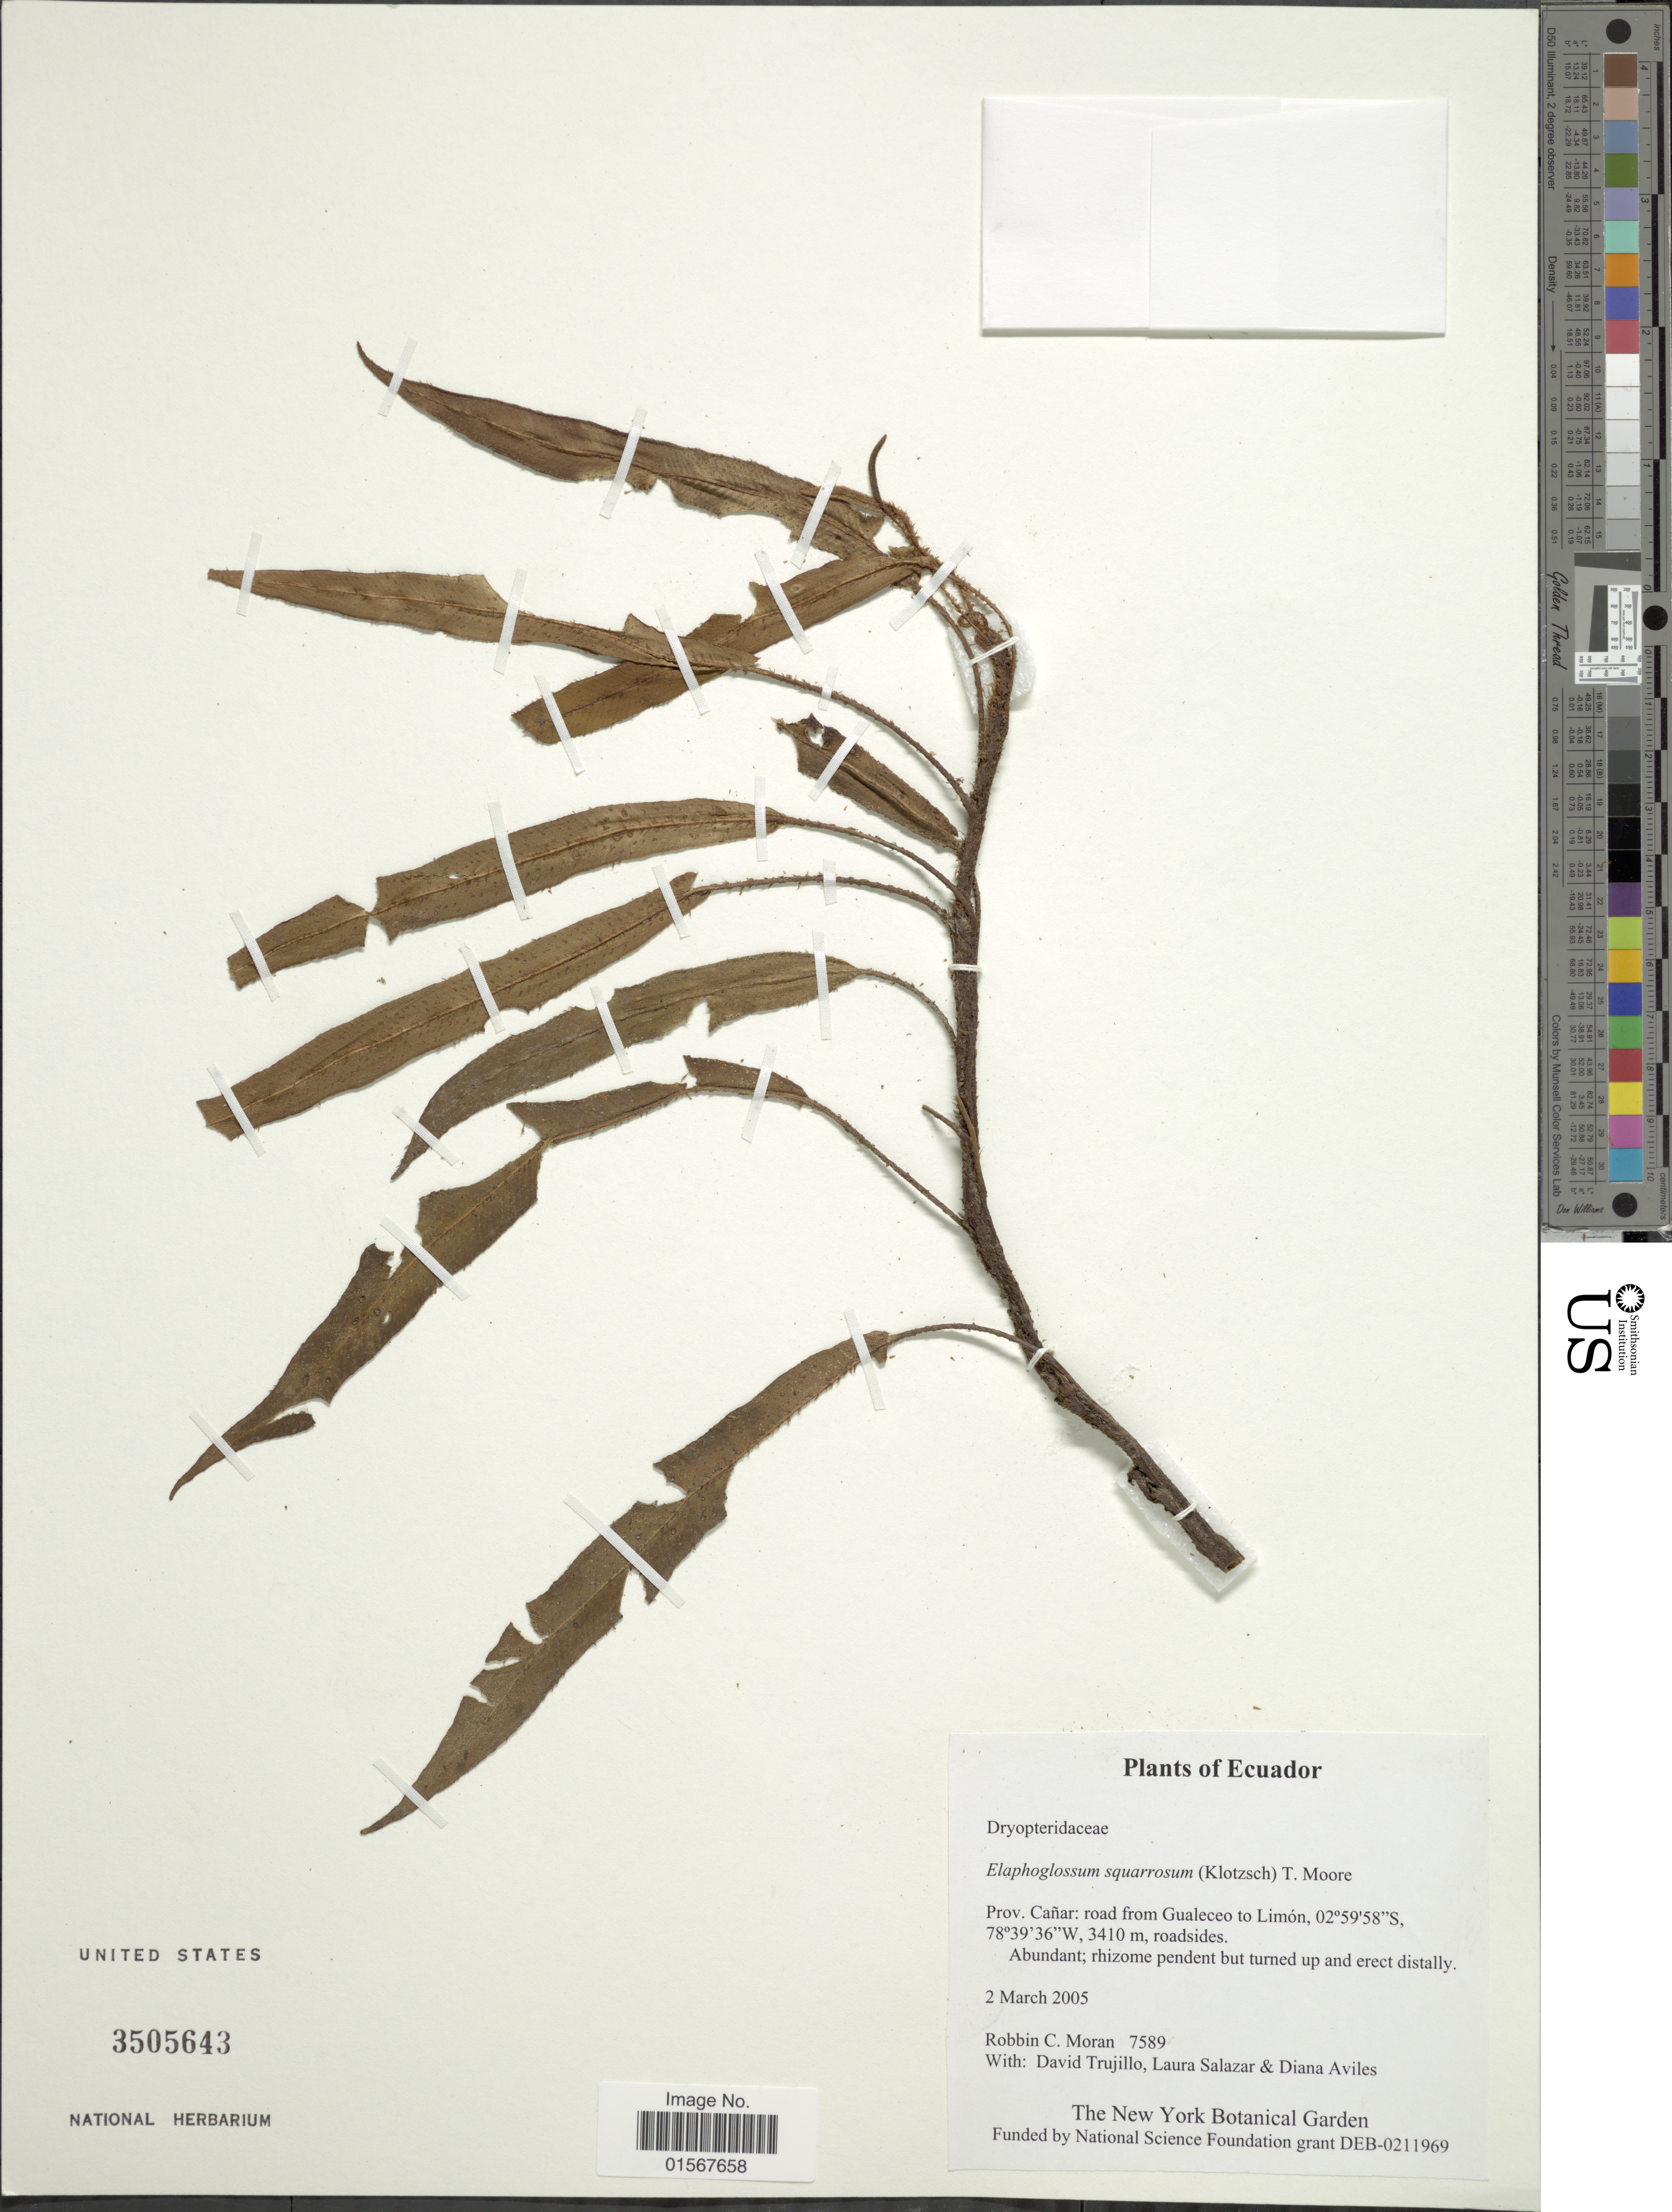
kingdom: Plantae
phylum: Tracheophyta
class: Polypodiopsida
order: Polypodiales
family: Dryopteridaceae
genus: Elaphoglossum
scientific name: Elaphoglossum pachyrrhizum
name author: Mickel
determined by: Matos, F. B.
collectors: R. C. Moran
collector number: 7589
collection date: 2005-03-02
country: Ecuador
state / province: Cañar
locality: Prov. Canar: road from Gualeceo to Limon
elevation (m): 3410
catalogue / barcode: US 3505643